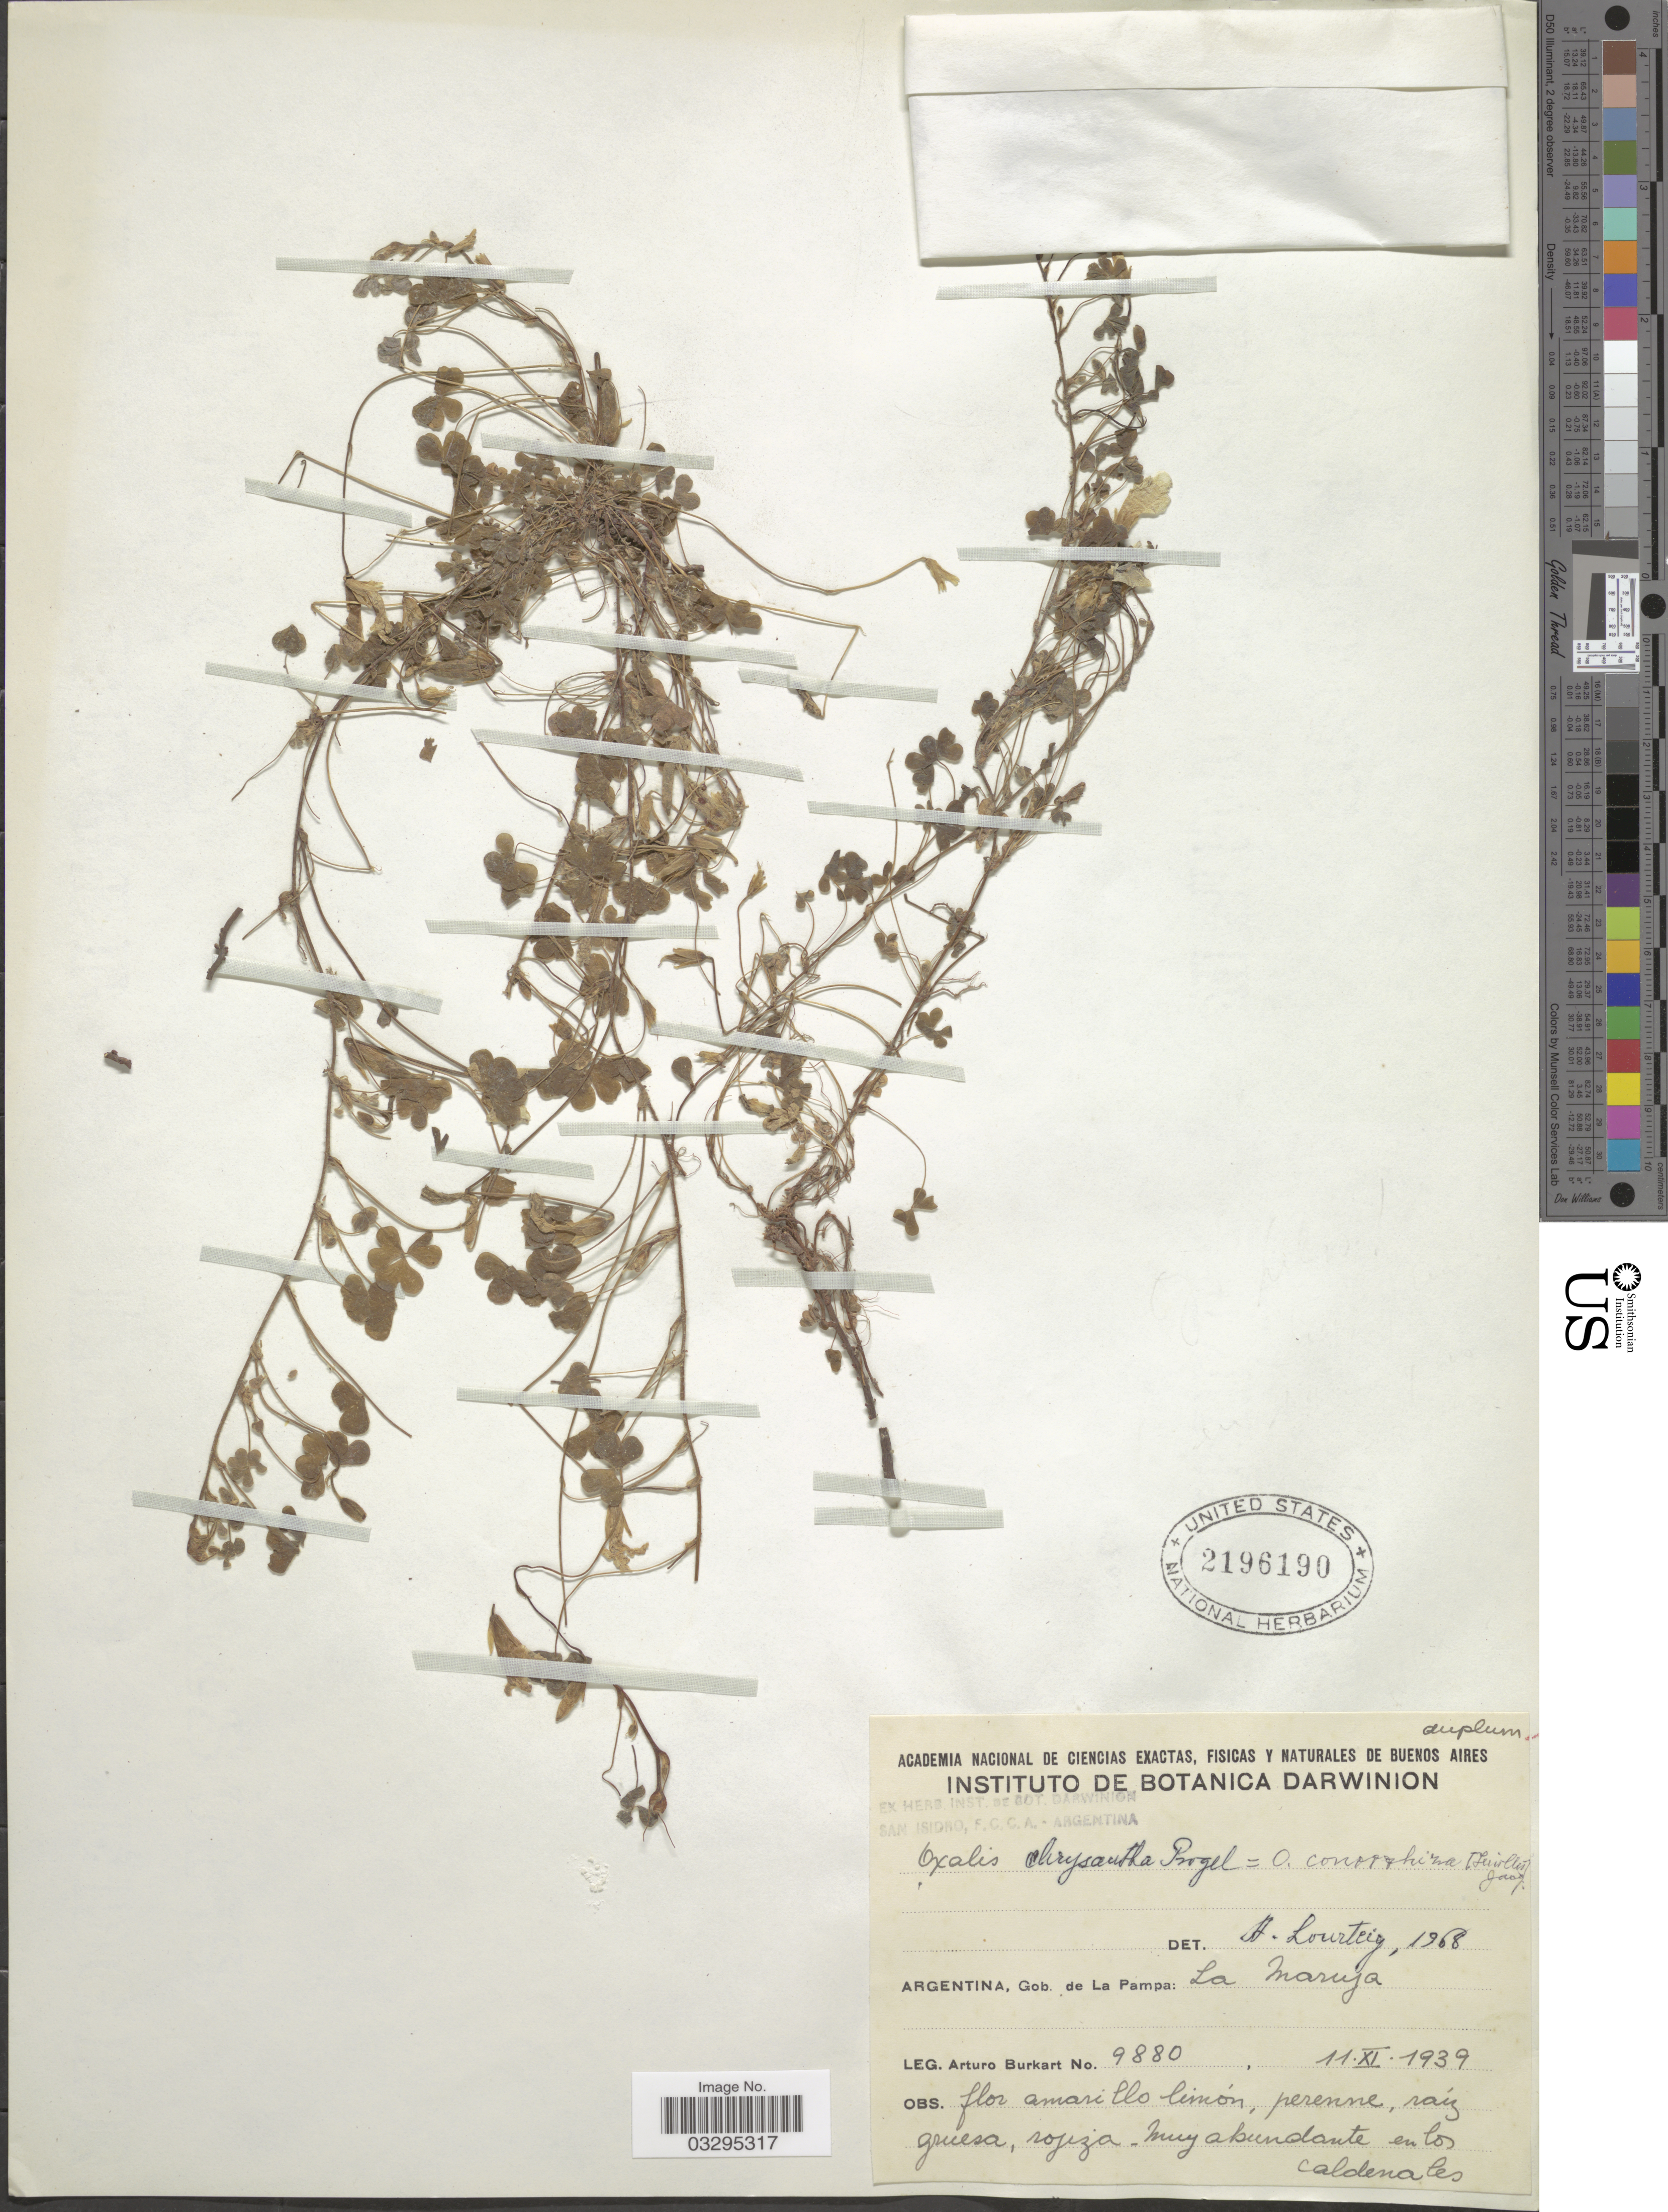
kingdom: Plantae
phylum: Tracheophyta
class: Magnoliopsida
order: Oxalidales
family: Oxalidaceae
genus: Oxalis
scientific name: Oxalis conorrhiza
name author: Jacq.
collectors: A. E. Burkart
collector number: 9880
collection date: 1939-11-11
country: Argentina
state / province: La Pampa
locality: Gob. de La Pampa: La Maruja.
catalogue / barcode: US 2196190